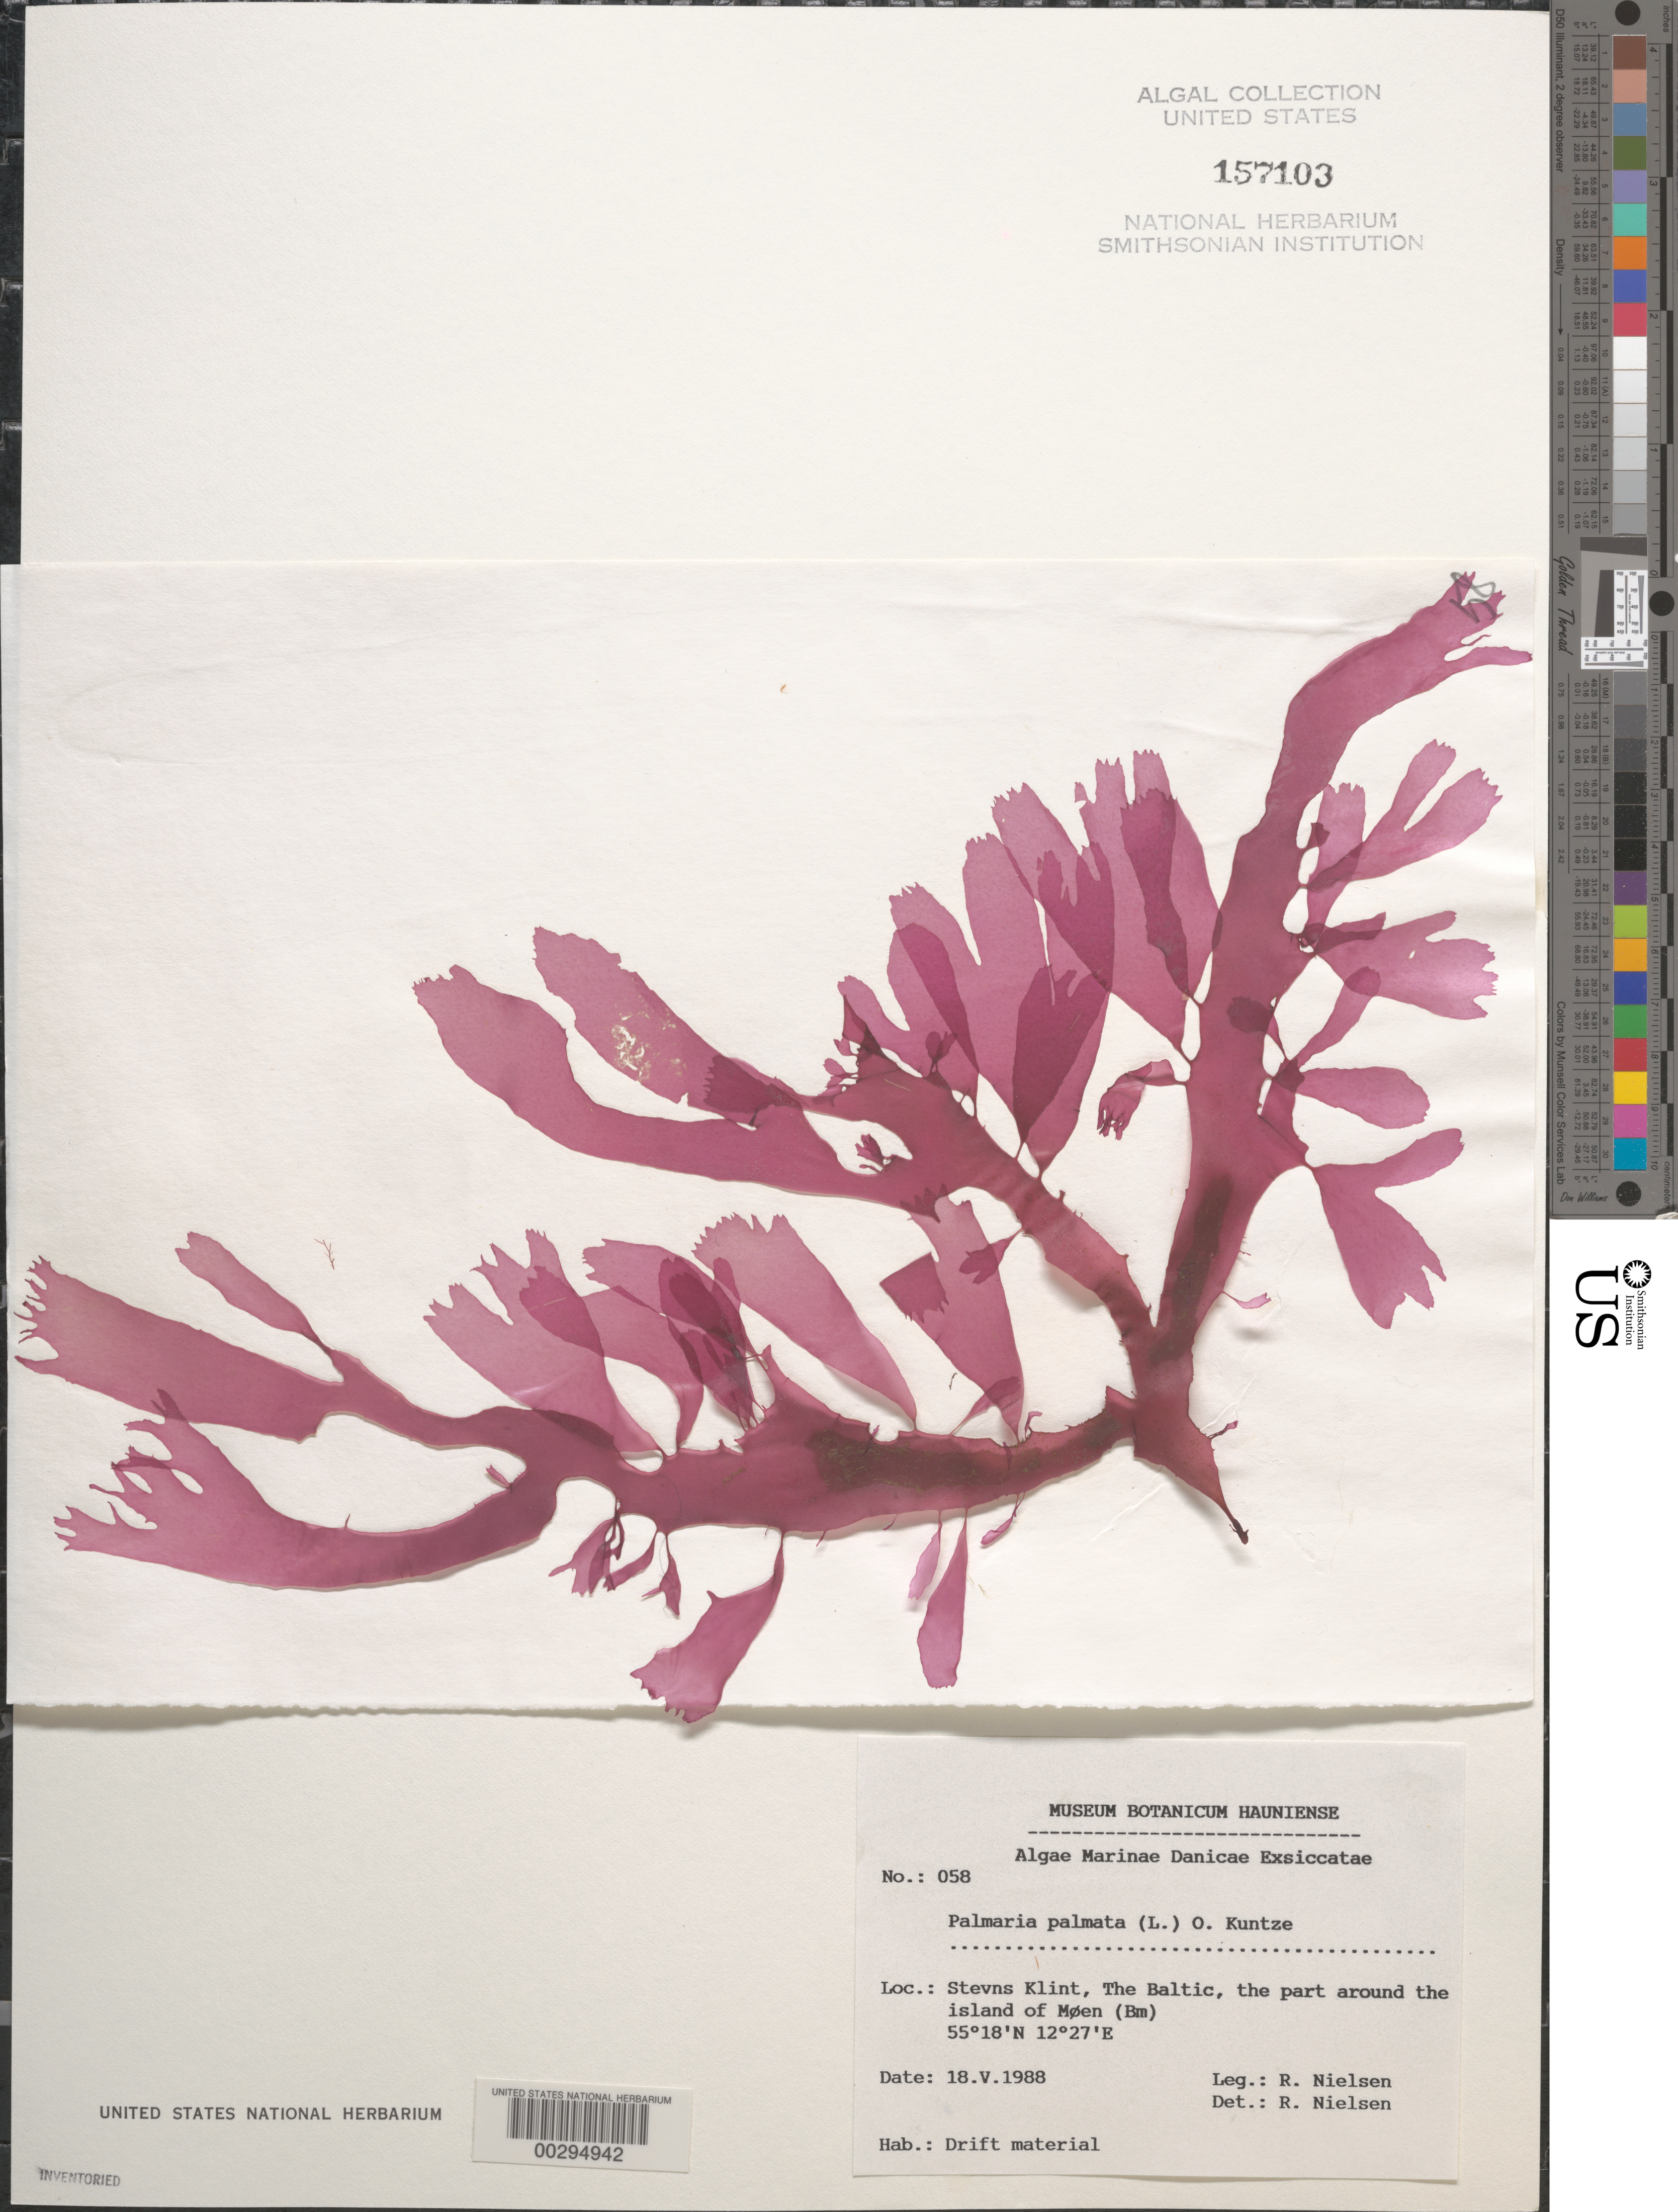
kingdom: Plantae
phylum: Rhodophyta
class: Florideophyceae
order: Palmariales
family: Palmariaceae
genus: Palmaria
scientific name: Palmaria palmata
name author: (L.) F. Weber & D. Mohr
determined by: Nielsen, R.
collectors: R. Nielsen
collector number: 058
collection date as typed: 18 May 1988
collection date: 1988-05-18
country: Denmark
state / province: Sjæland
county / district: Vordingborg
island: Moen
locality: Stevns Klint, Baltic Sea, waters around island of Moen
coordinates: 55 18'N, 12 27'E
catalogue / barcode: US 157103